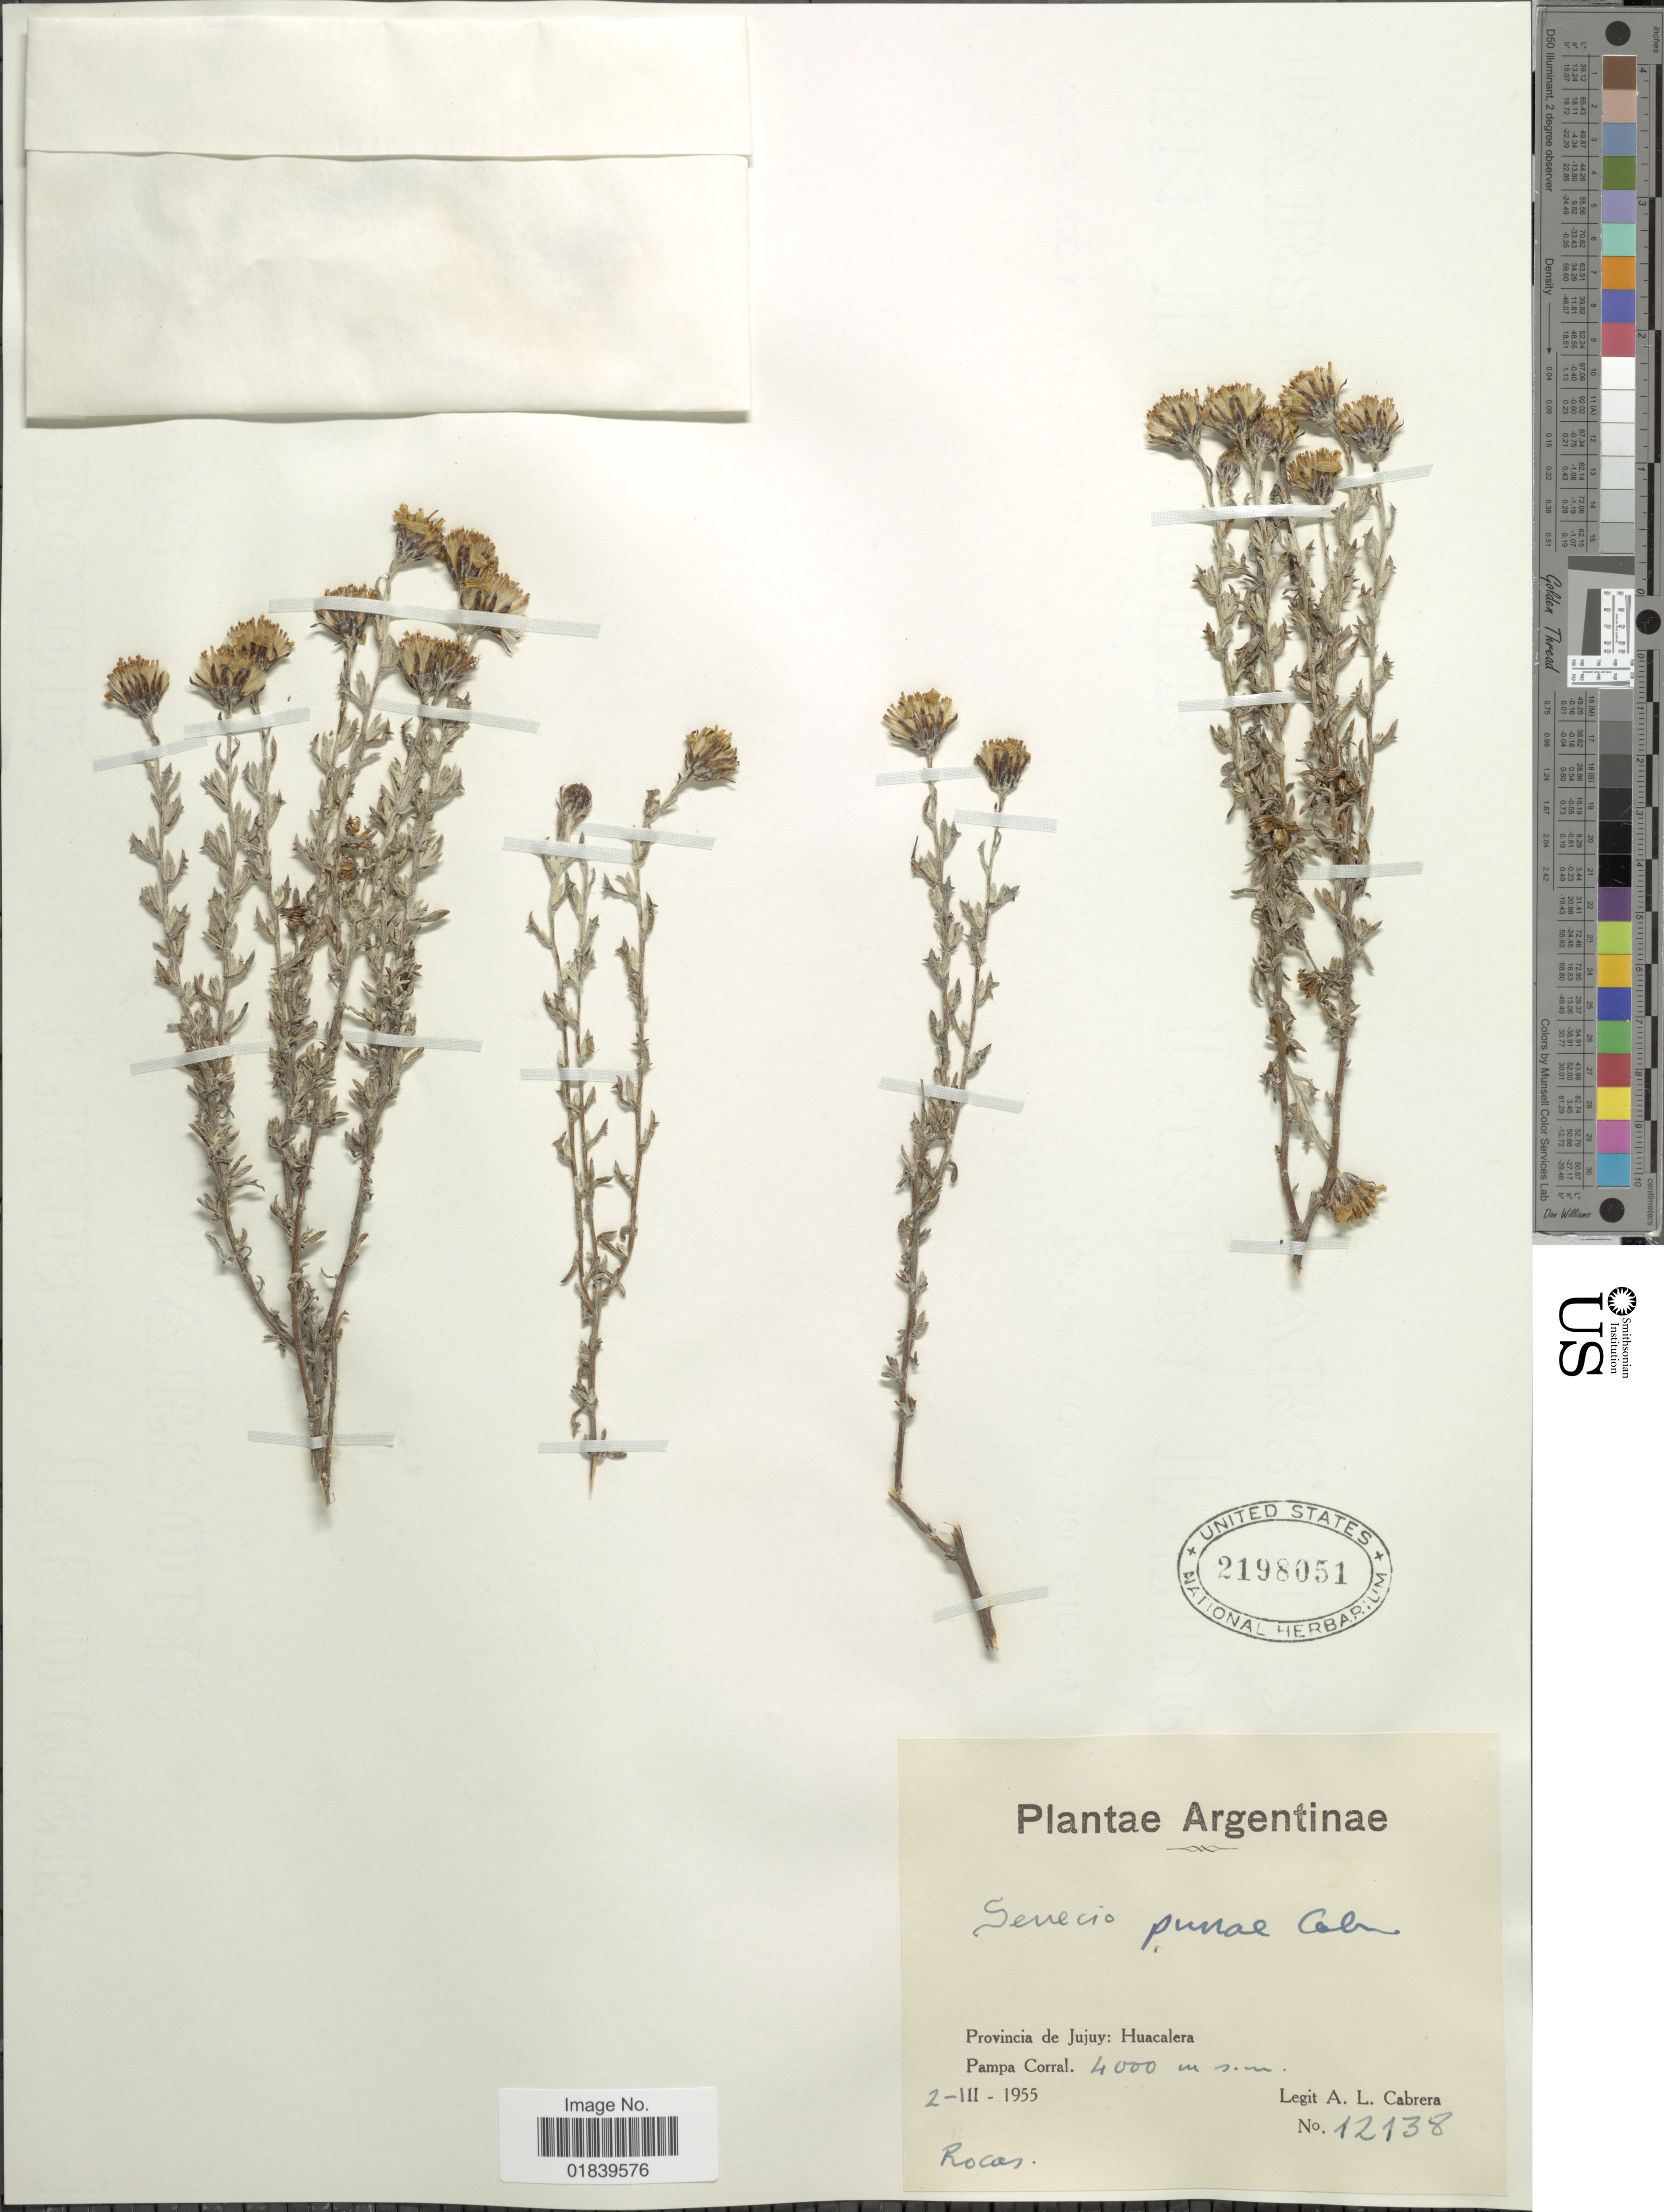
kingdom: Plantae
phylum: Tracheophyta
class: Magnoliopsida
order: Asterales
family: Asteraceae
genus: Senecio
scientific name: Senecio punae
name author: Cabrera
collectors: A. L. Cabrera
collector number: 12138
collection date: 1955-03-02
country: Argentina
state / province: Jujuy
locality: Argentinae. Provincia de Jujuy: Hualcalera, Pampa Corral.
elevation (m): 4000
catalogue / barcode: US 2198051